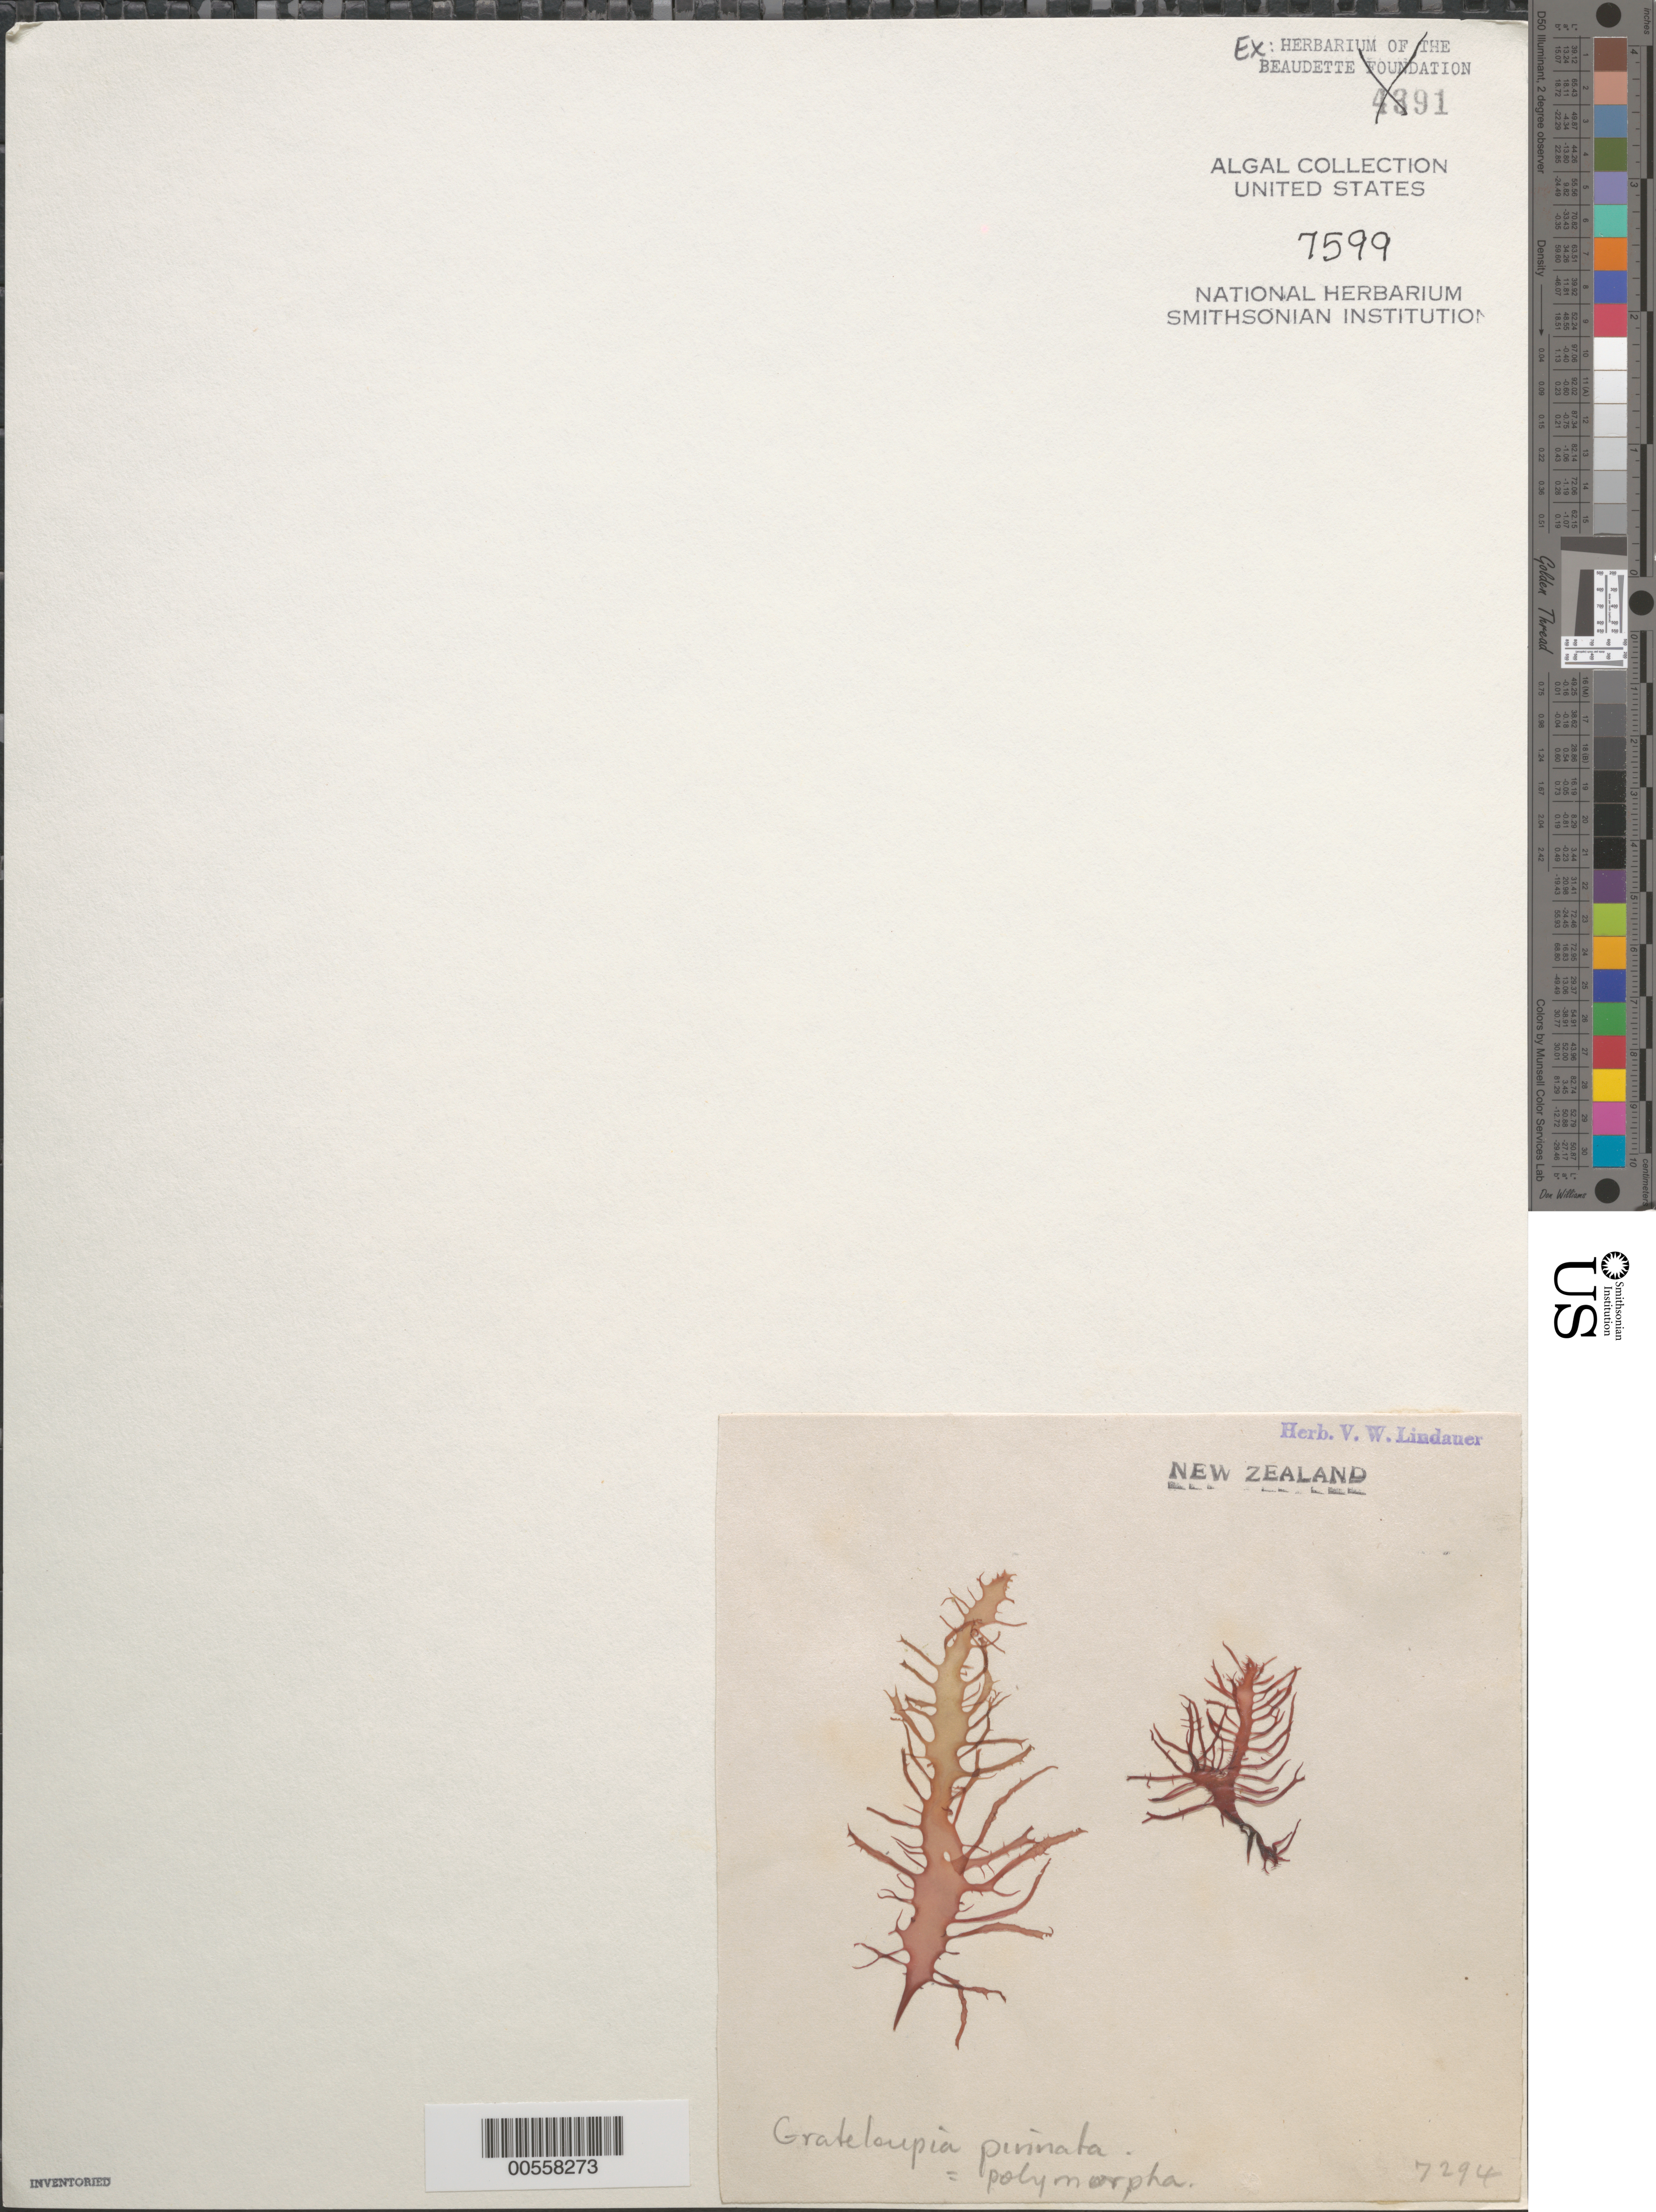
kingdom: Plantae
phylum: Rhodophyta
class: Florideophyceae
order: Halymeniales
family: Halymeniaceae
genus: Grateloupia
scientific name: Grateloupia californica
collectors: V. Lindauer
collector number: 7294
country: New Zealand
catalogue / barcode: US 7599